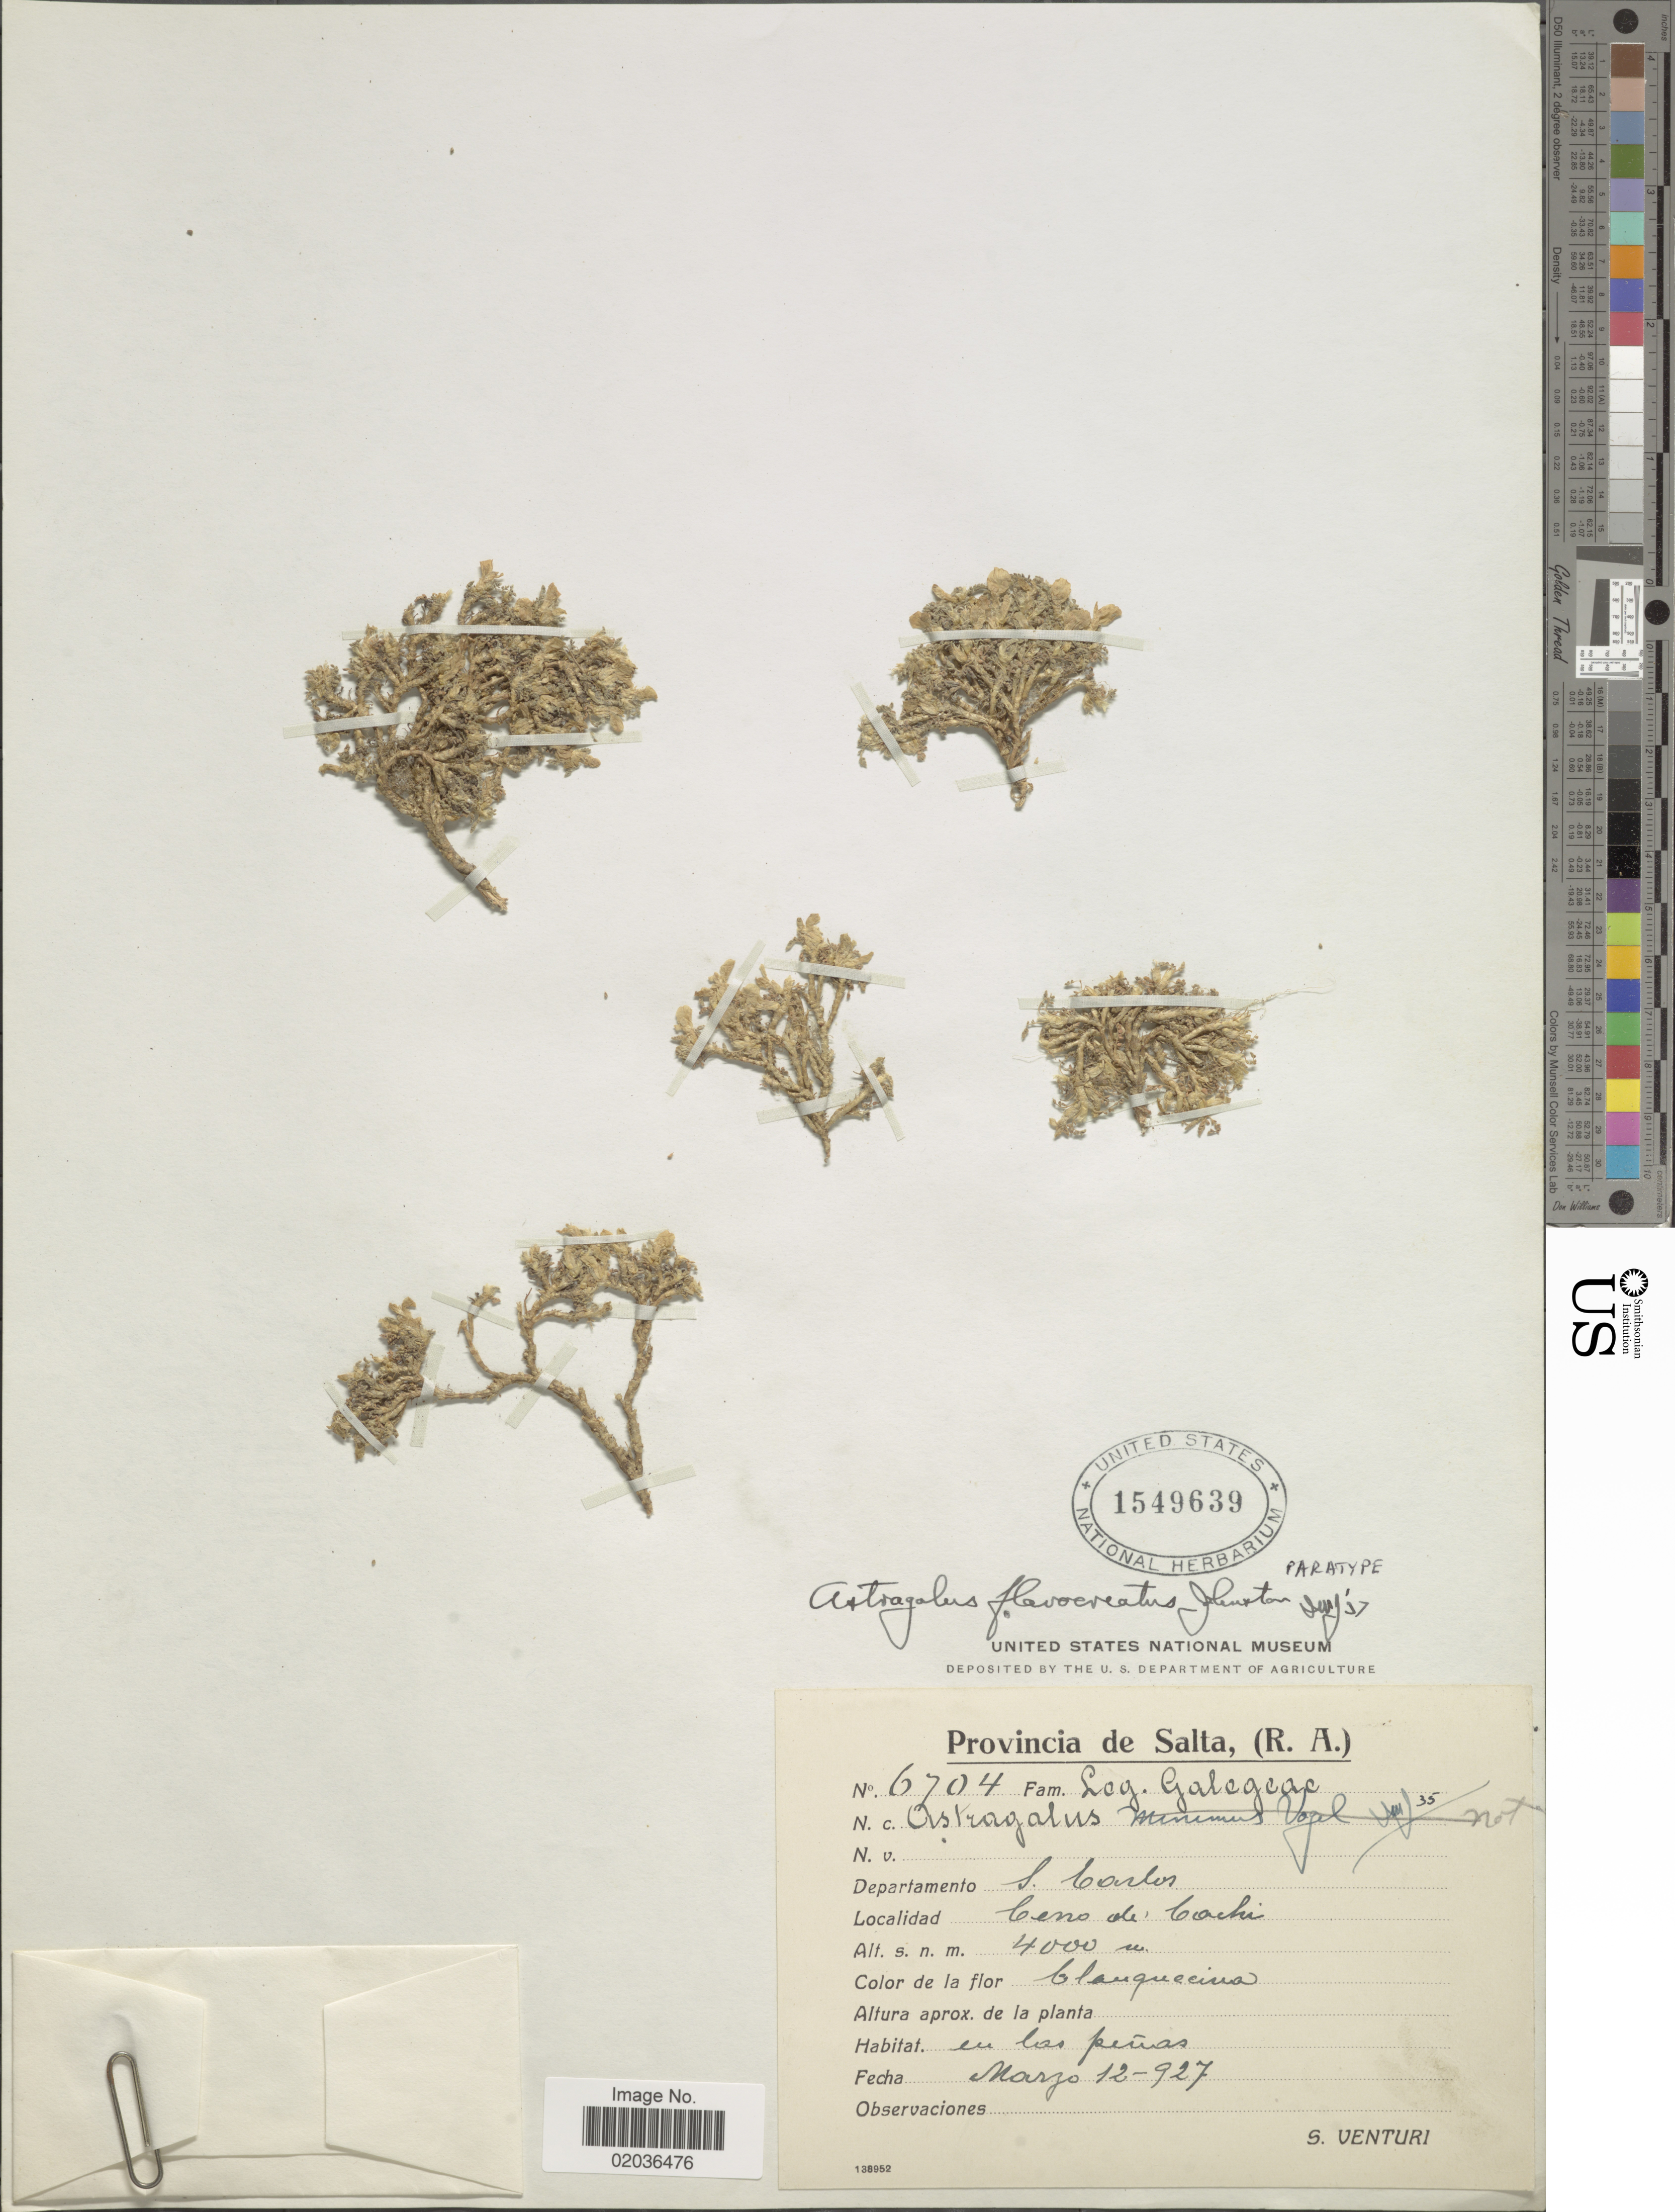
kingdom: Plantae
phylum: Tracheophyta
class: Magnoliopsida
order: Fabales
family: Fabaceae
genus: Astragalus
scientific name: Astragalus flavocreatus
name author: I.M. Johnst.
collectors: S. Venturi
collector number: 6704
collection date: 1927-03-12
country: Argentina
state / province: Salta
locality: Provinca de Salta, (R. A.). Departamento S. Carlos, Cerro de Cachi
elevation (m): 4000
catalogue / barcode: US 1549639